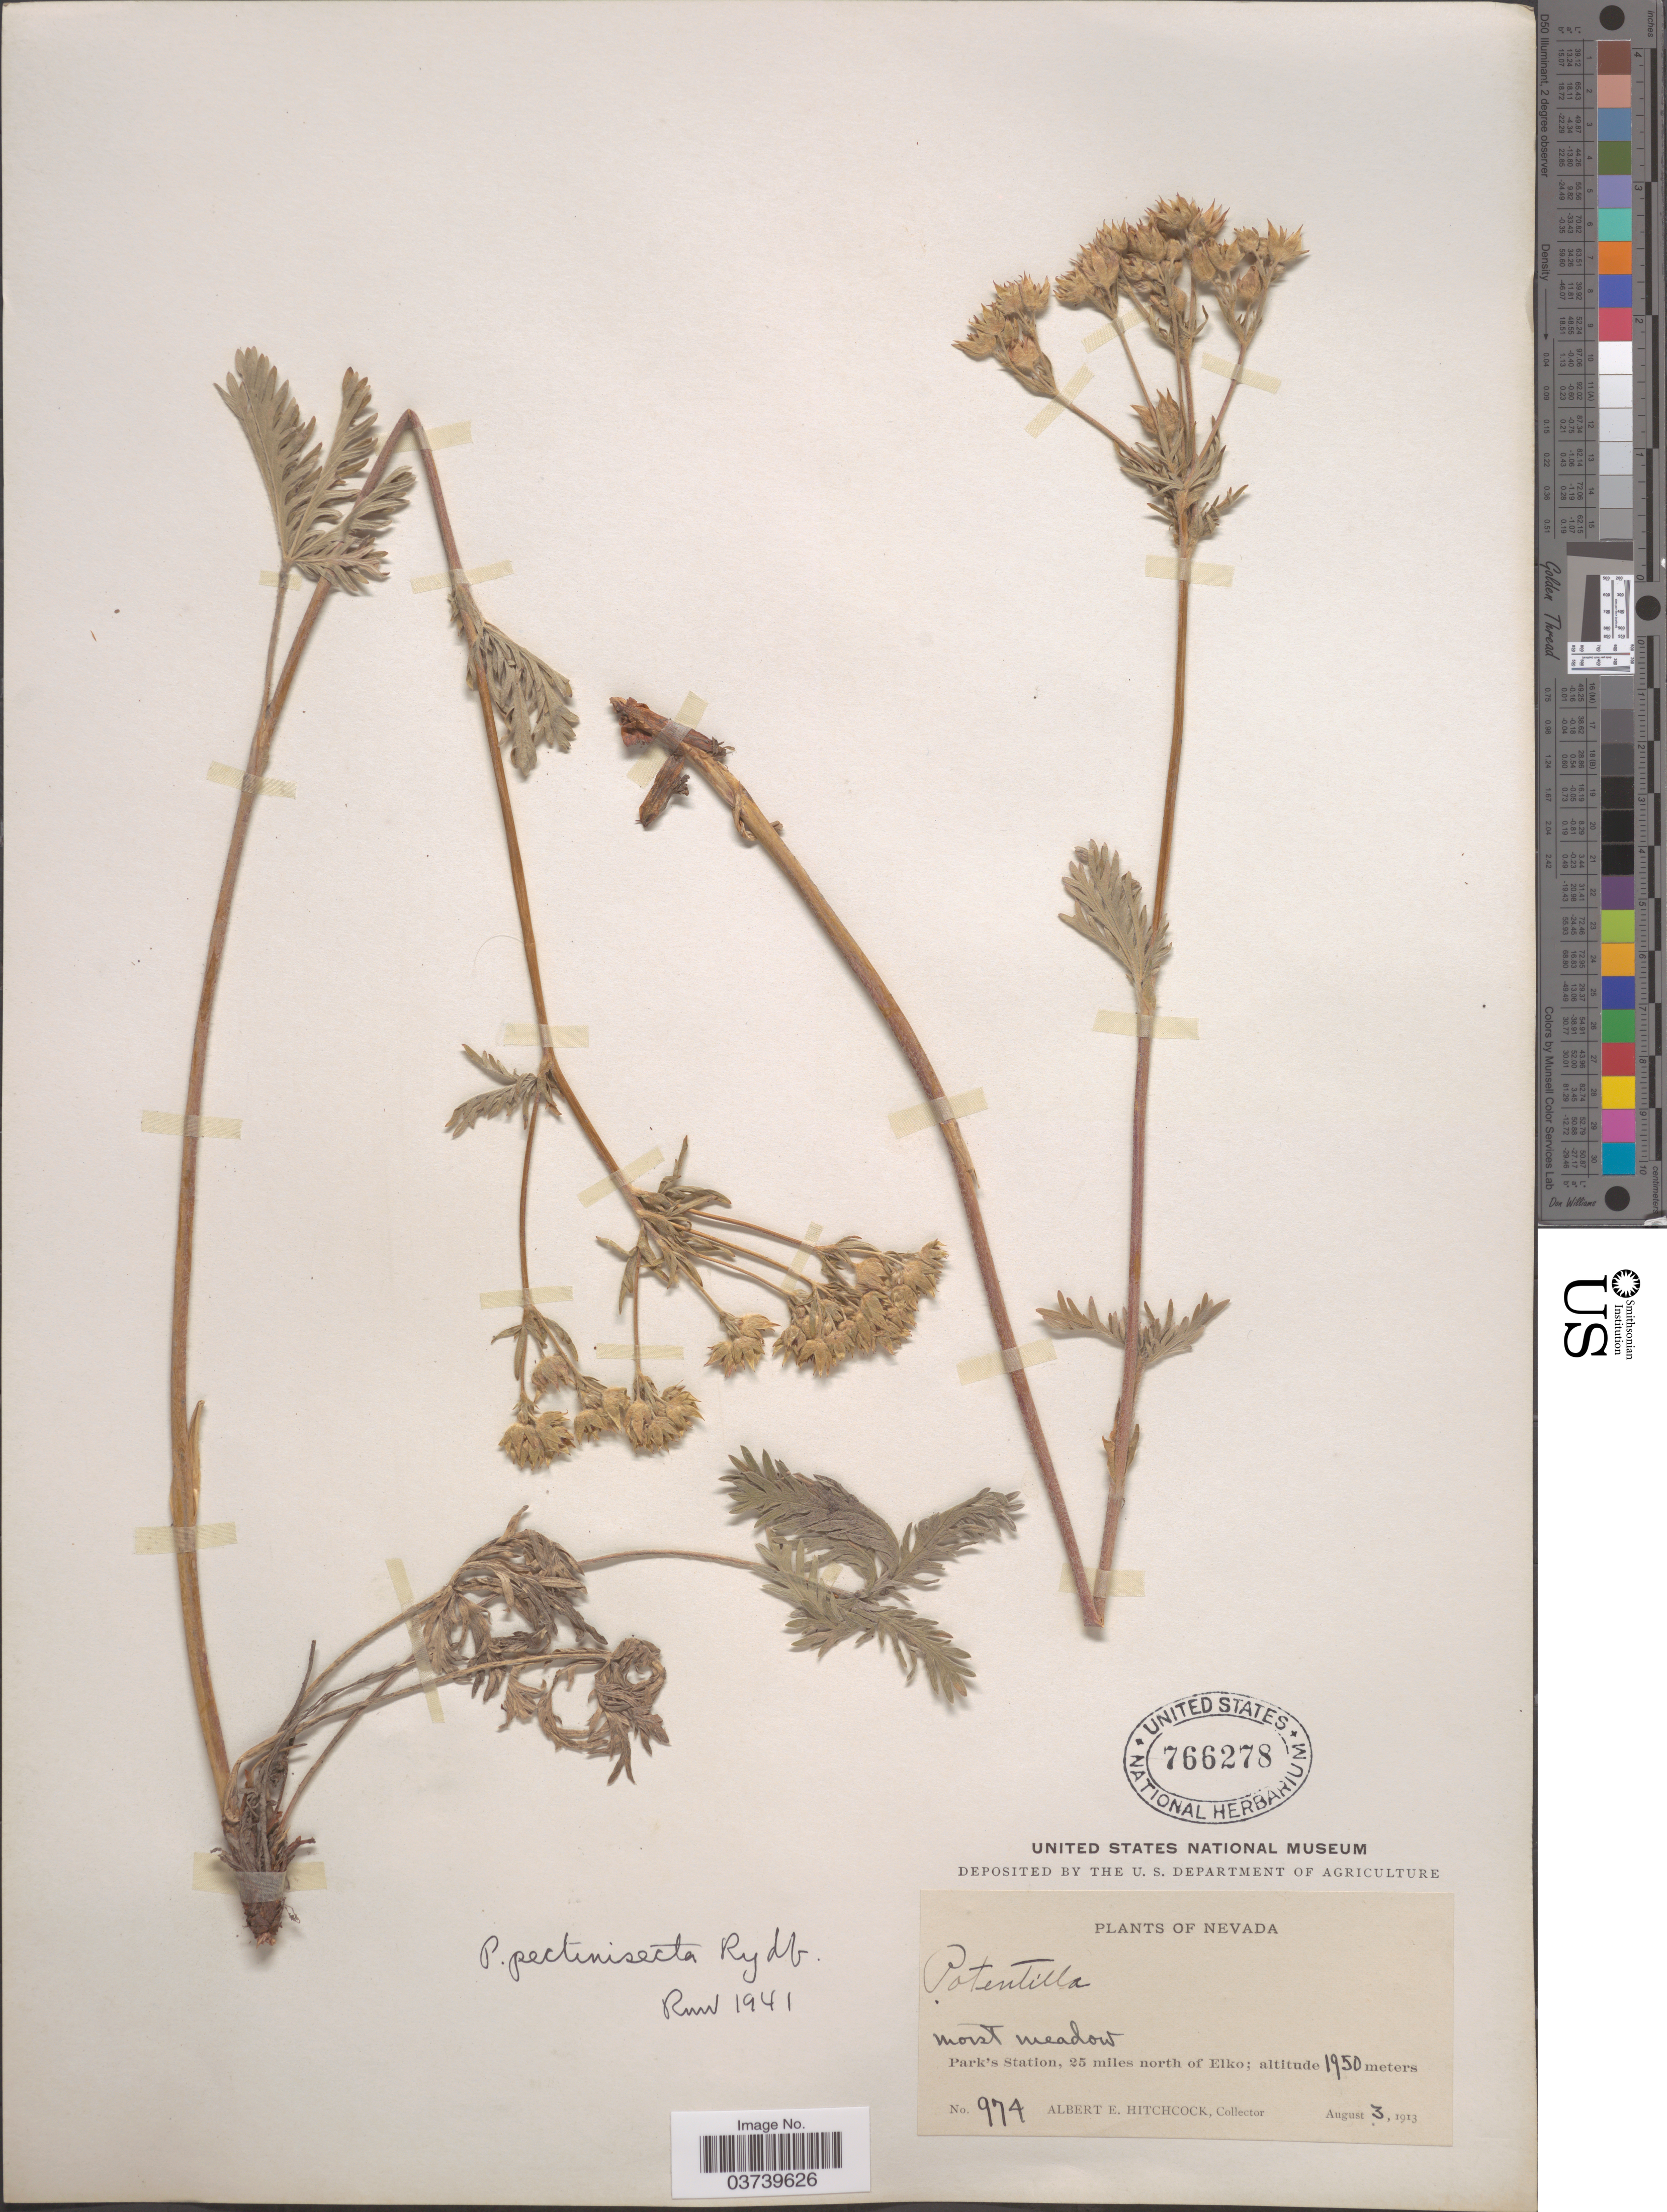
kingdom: Plantae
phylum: Tracheophyta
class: Magnoliopsida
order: Rosales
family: Rosaceae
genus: Potentilla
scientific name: Potentilla gracilis var. elmeri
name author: (Rydb.) Jeps.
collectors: A. Hitchcock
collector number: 974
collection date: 1913-08-03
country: United States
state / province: Nevada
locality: Park's Station, 25 miles north of Elko.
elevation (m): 1950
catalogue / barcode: US 766278